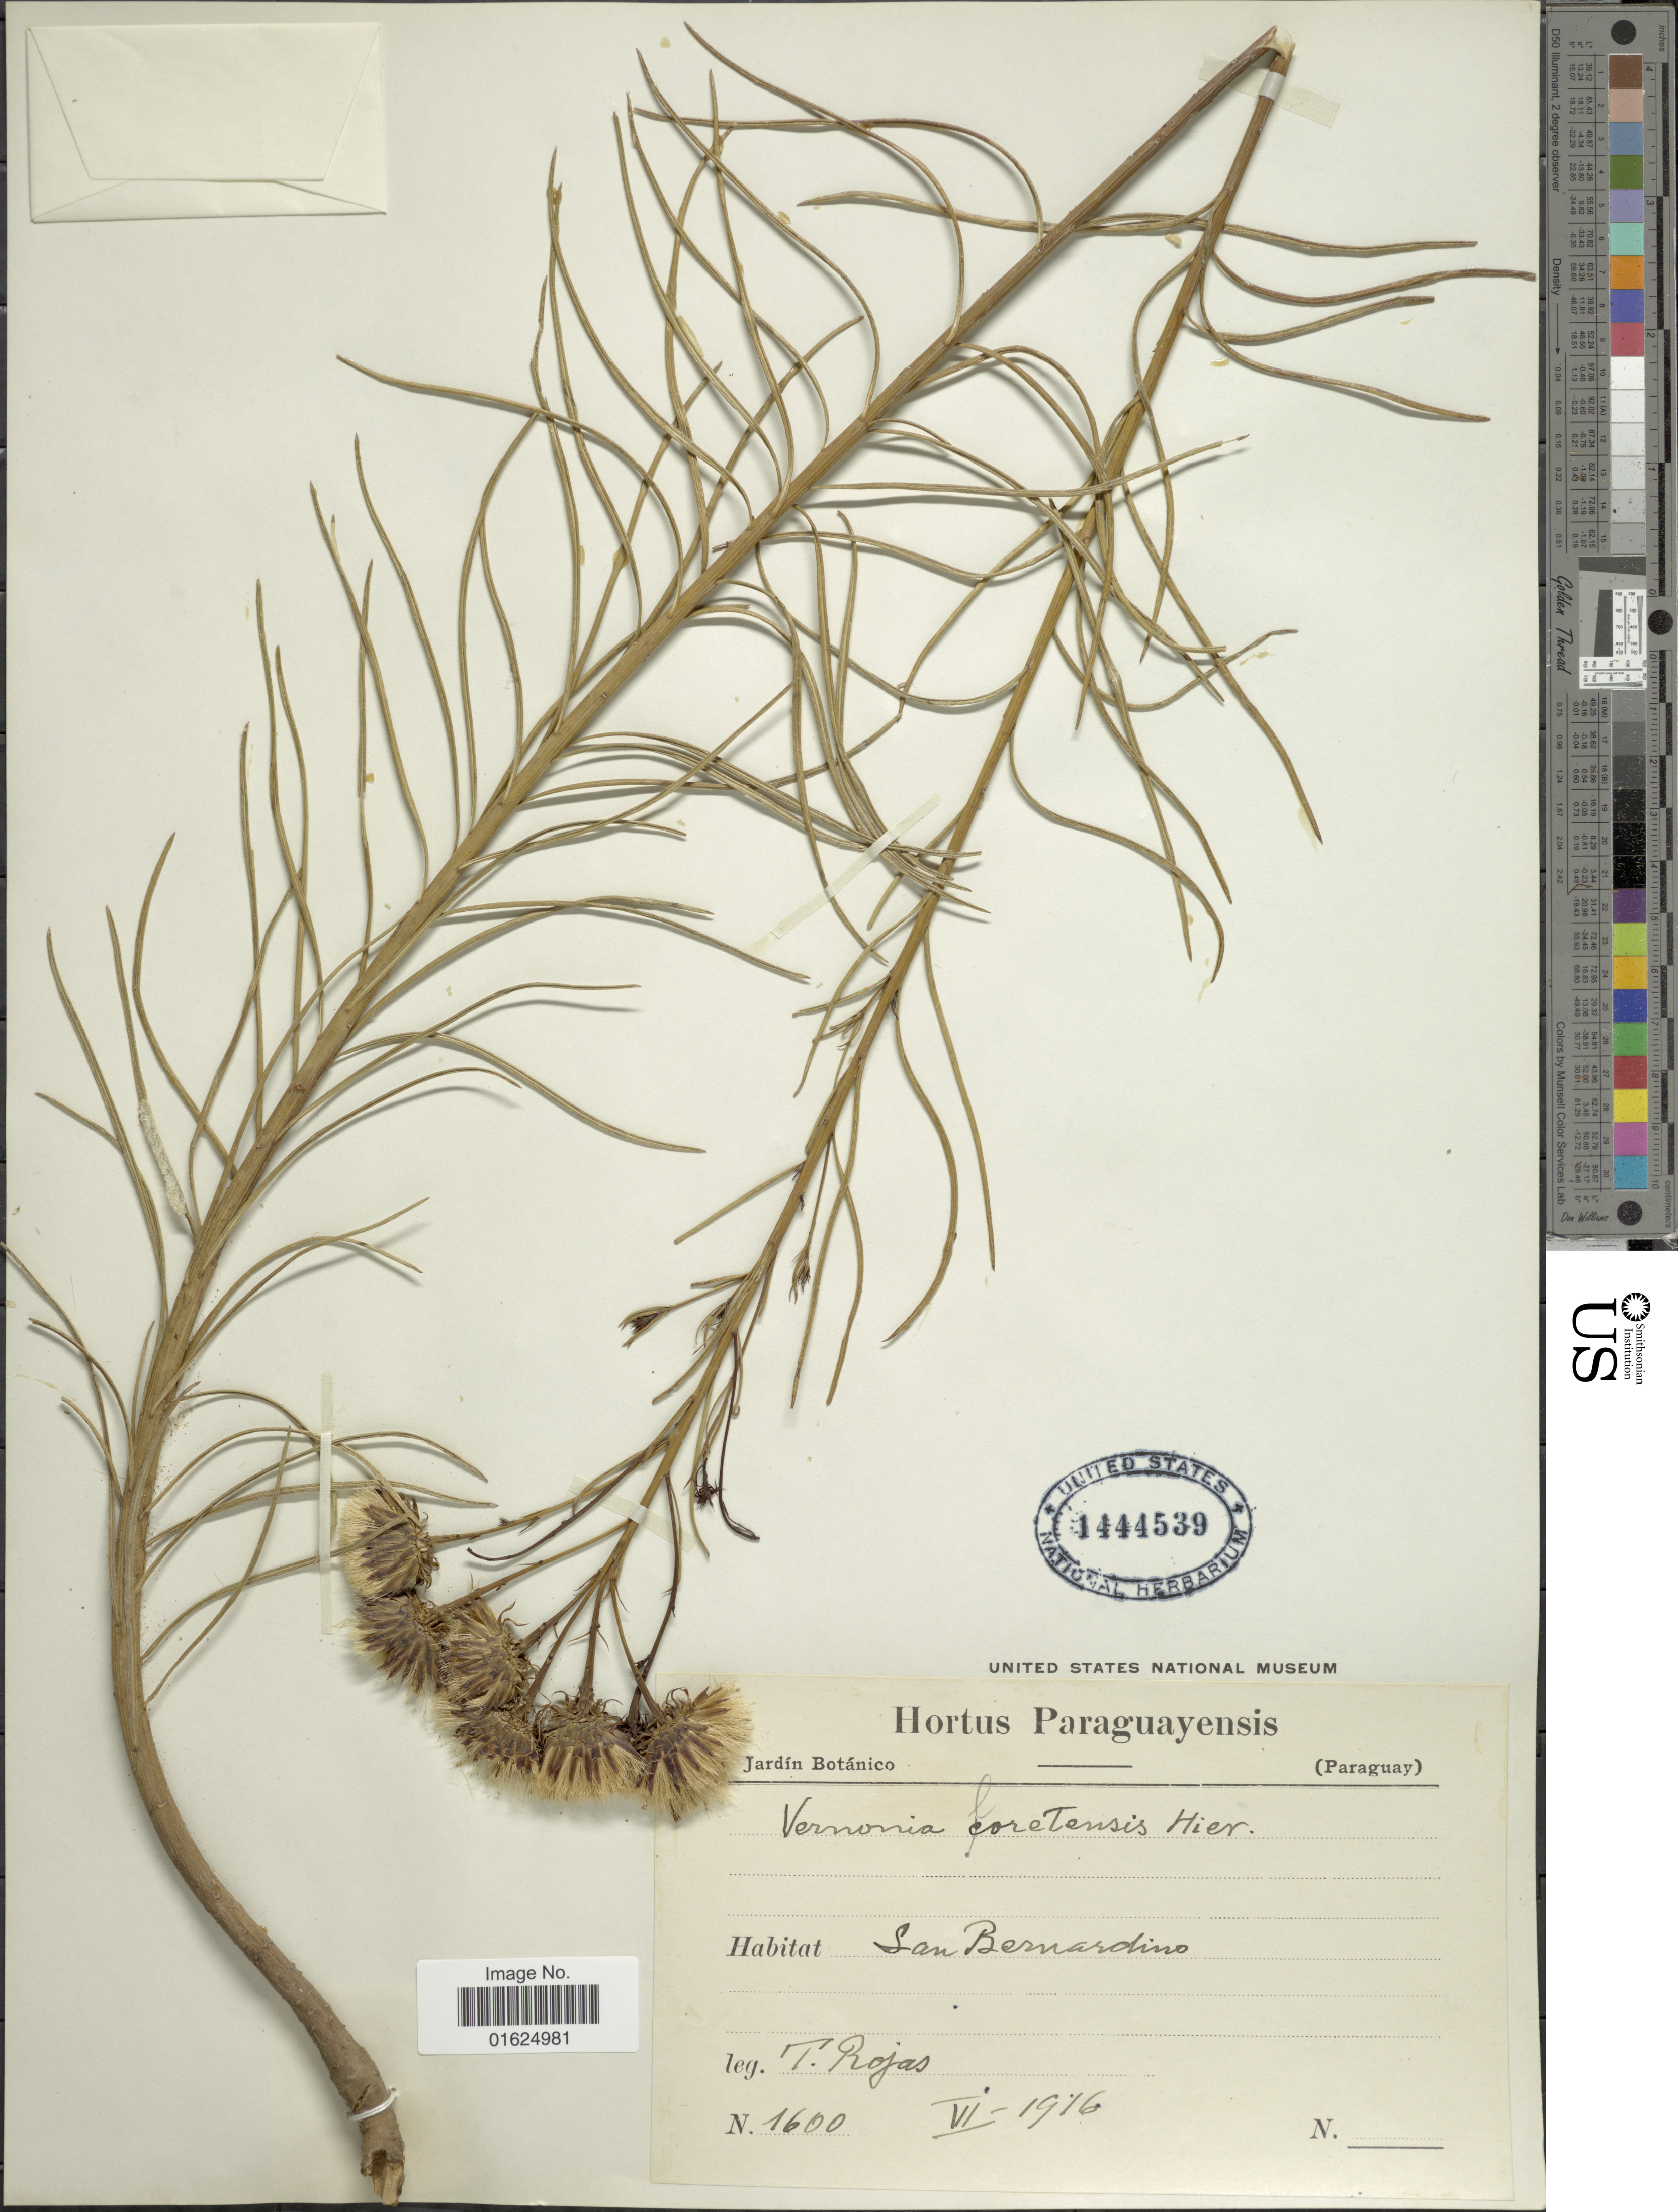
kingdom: Plantae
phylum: Tracheophyta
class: Magnoliopsida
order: Asterales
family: Asteraceae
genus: Vernonanthura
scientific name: Vernonanthura loretensis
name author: (Hieron.) H. Rob.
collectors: T. Rojas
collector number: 1600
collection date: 1916-06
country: Paraguay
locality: San Bernardino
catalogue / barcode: US 1444539